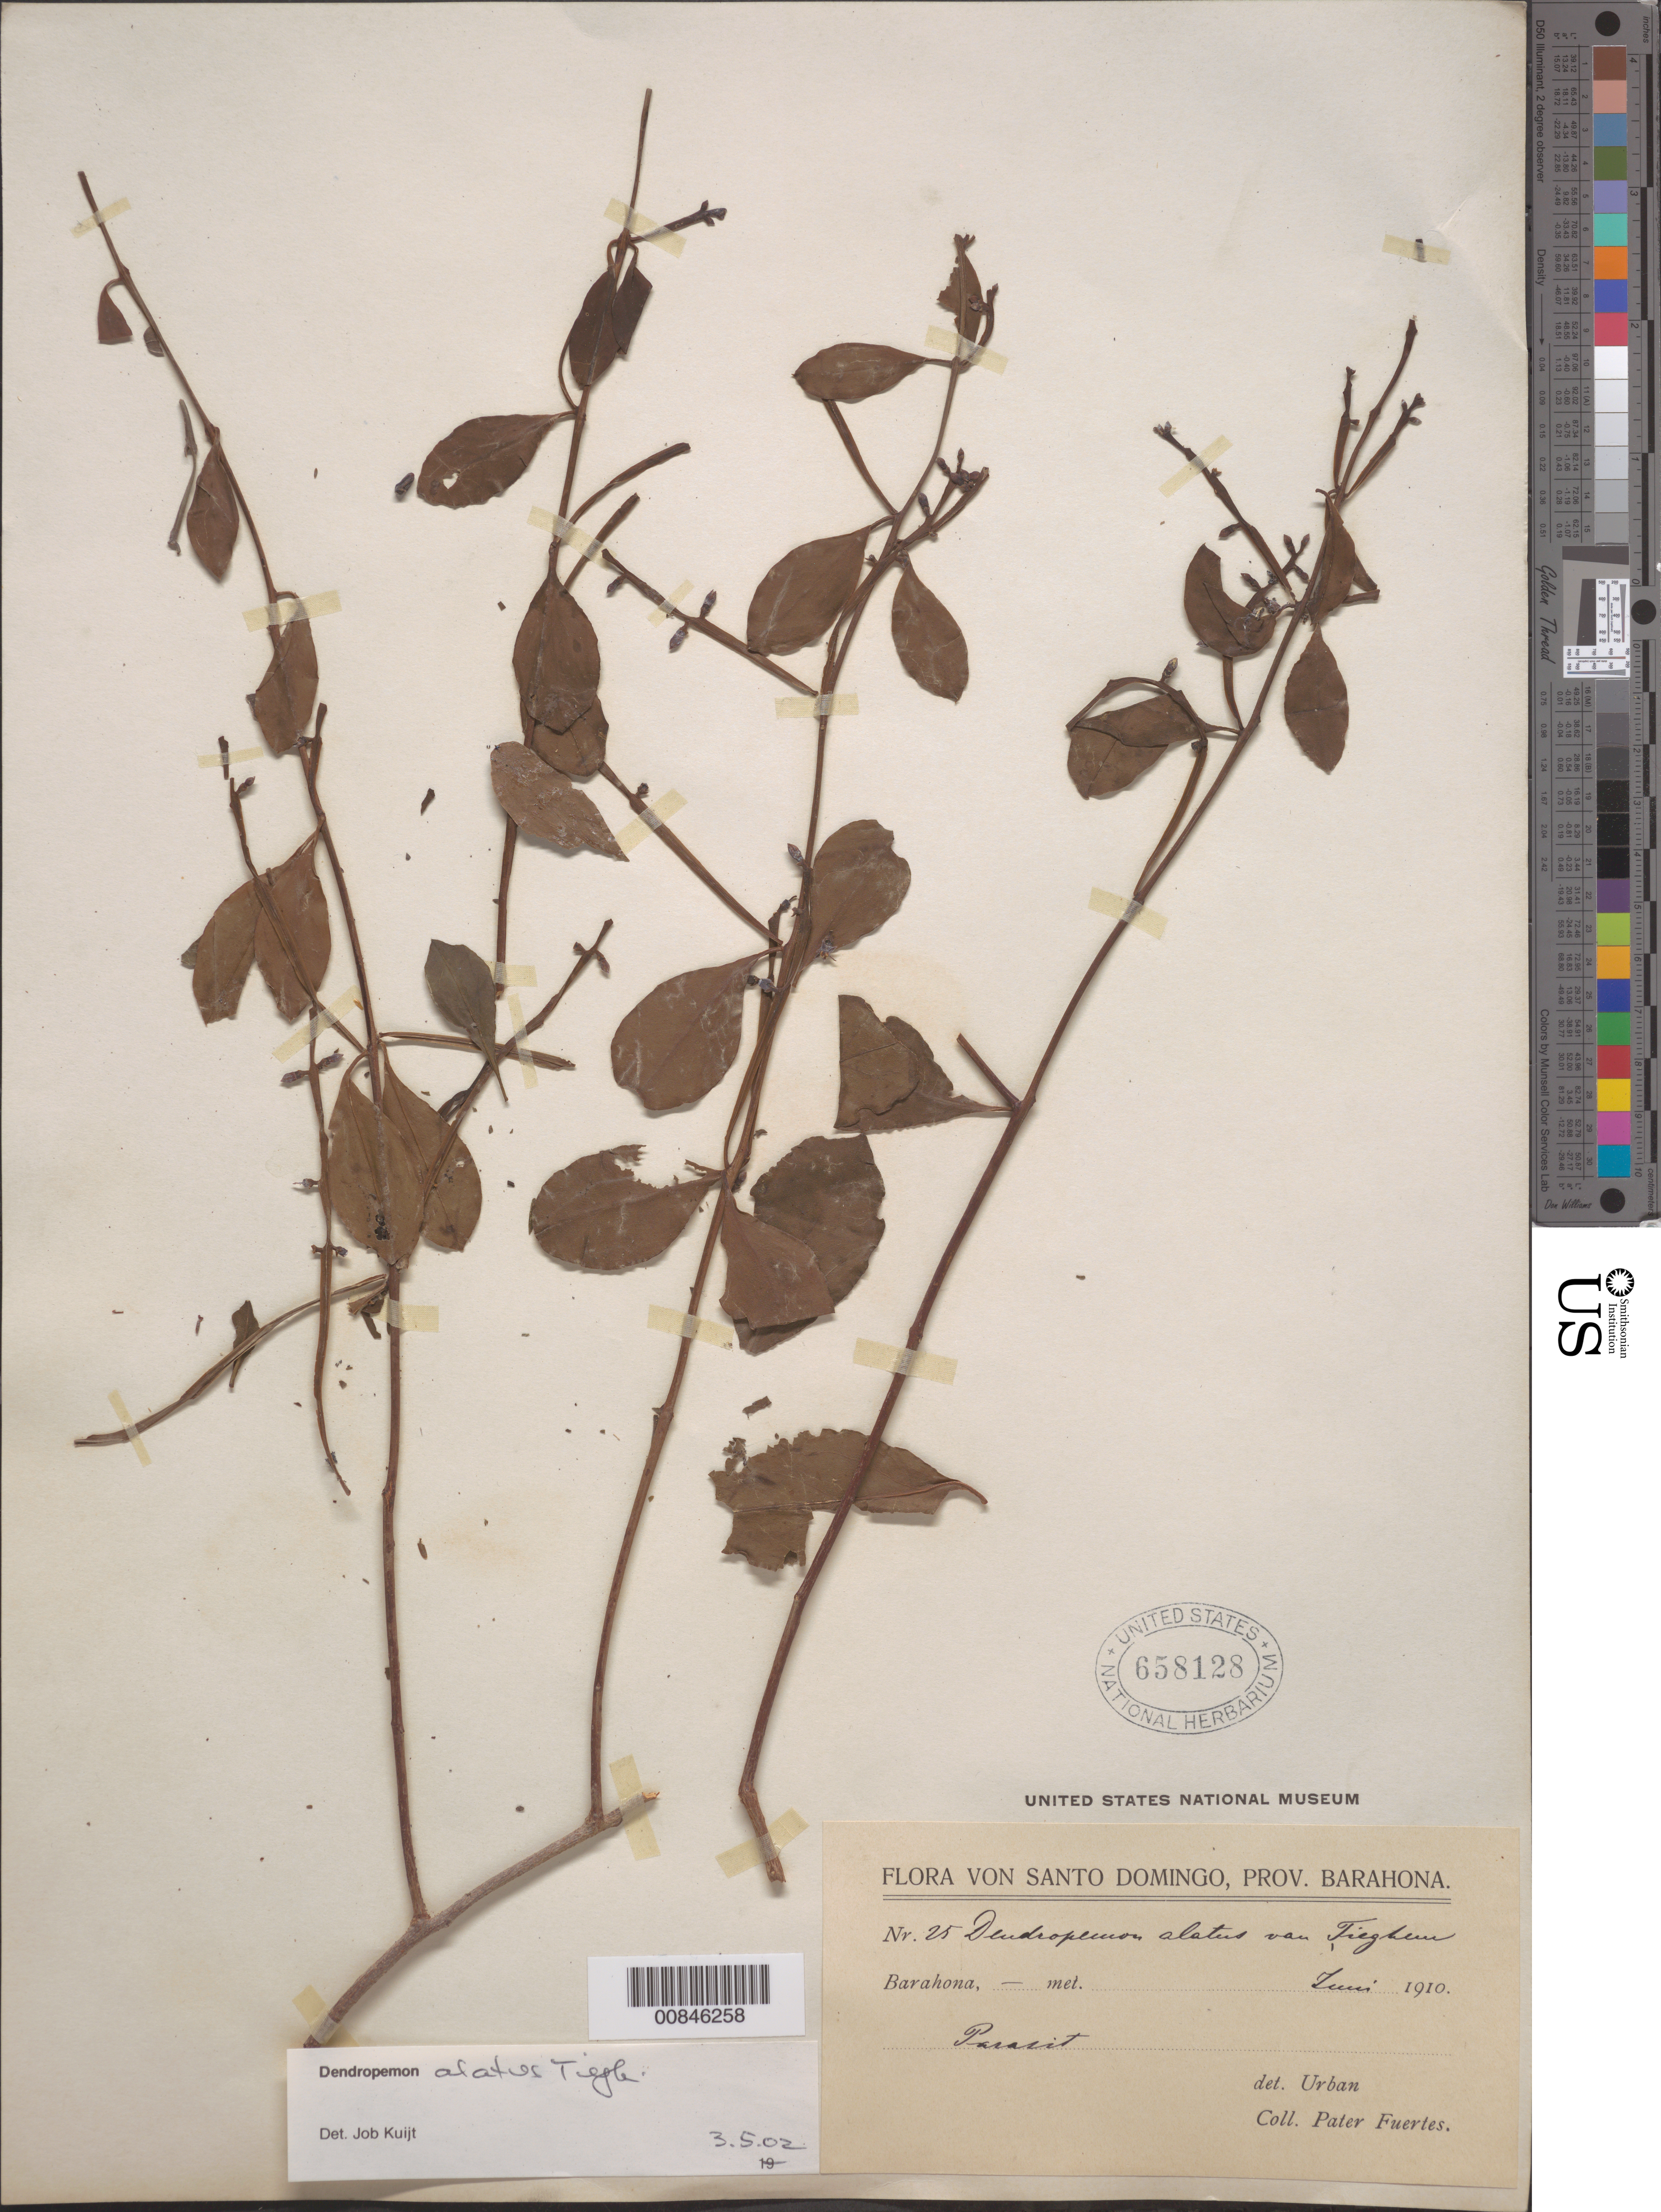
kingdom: Plantae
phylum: Tracheophyta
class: Magnoliopsida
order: Santalales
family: Loranthaceae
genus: Dendropemon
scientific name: Dendropemon alatus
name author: Tiegh.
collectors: M. D. Fuertes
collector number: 25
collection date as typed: Jun 1910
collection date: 1910-06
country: Dominican Republic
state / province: Barahona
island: Hispaniola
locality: Barahona.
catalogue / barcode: US 658128